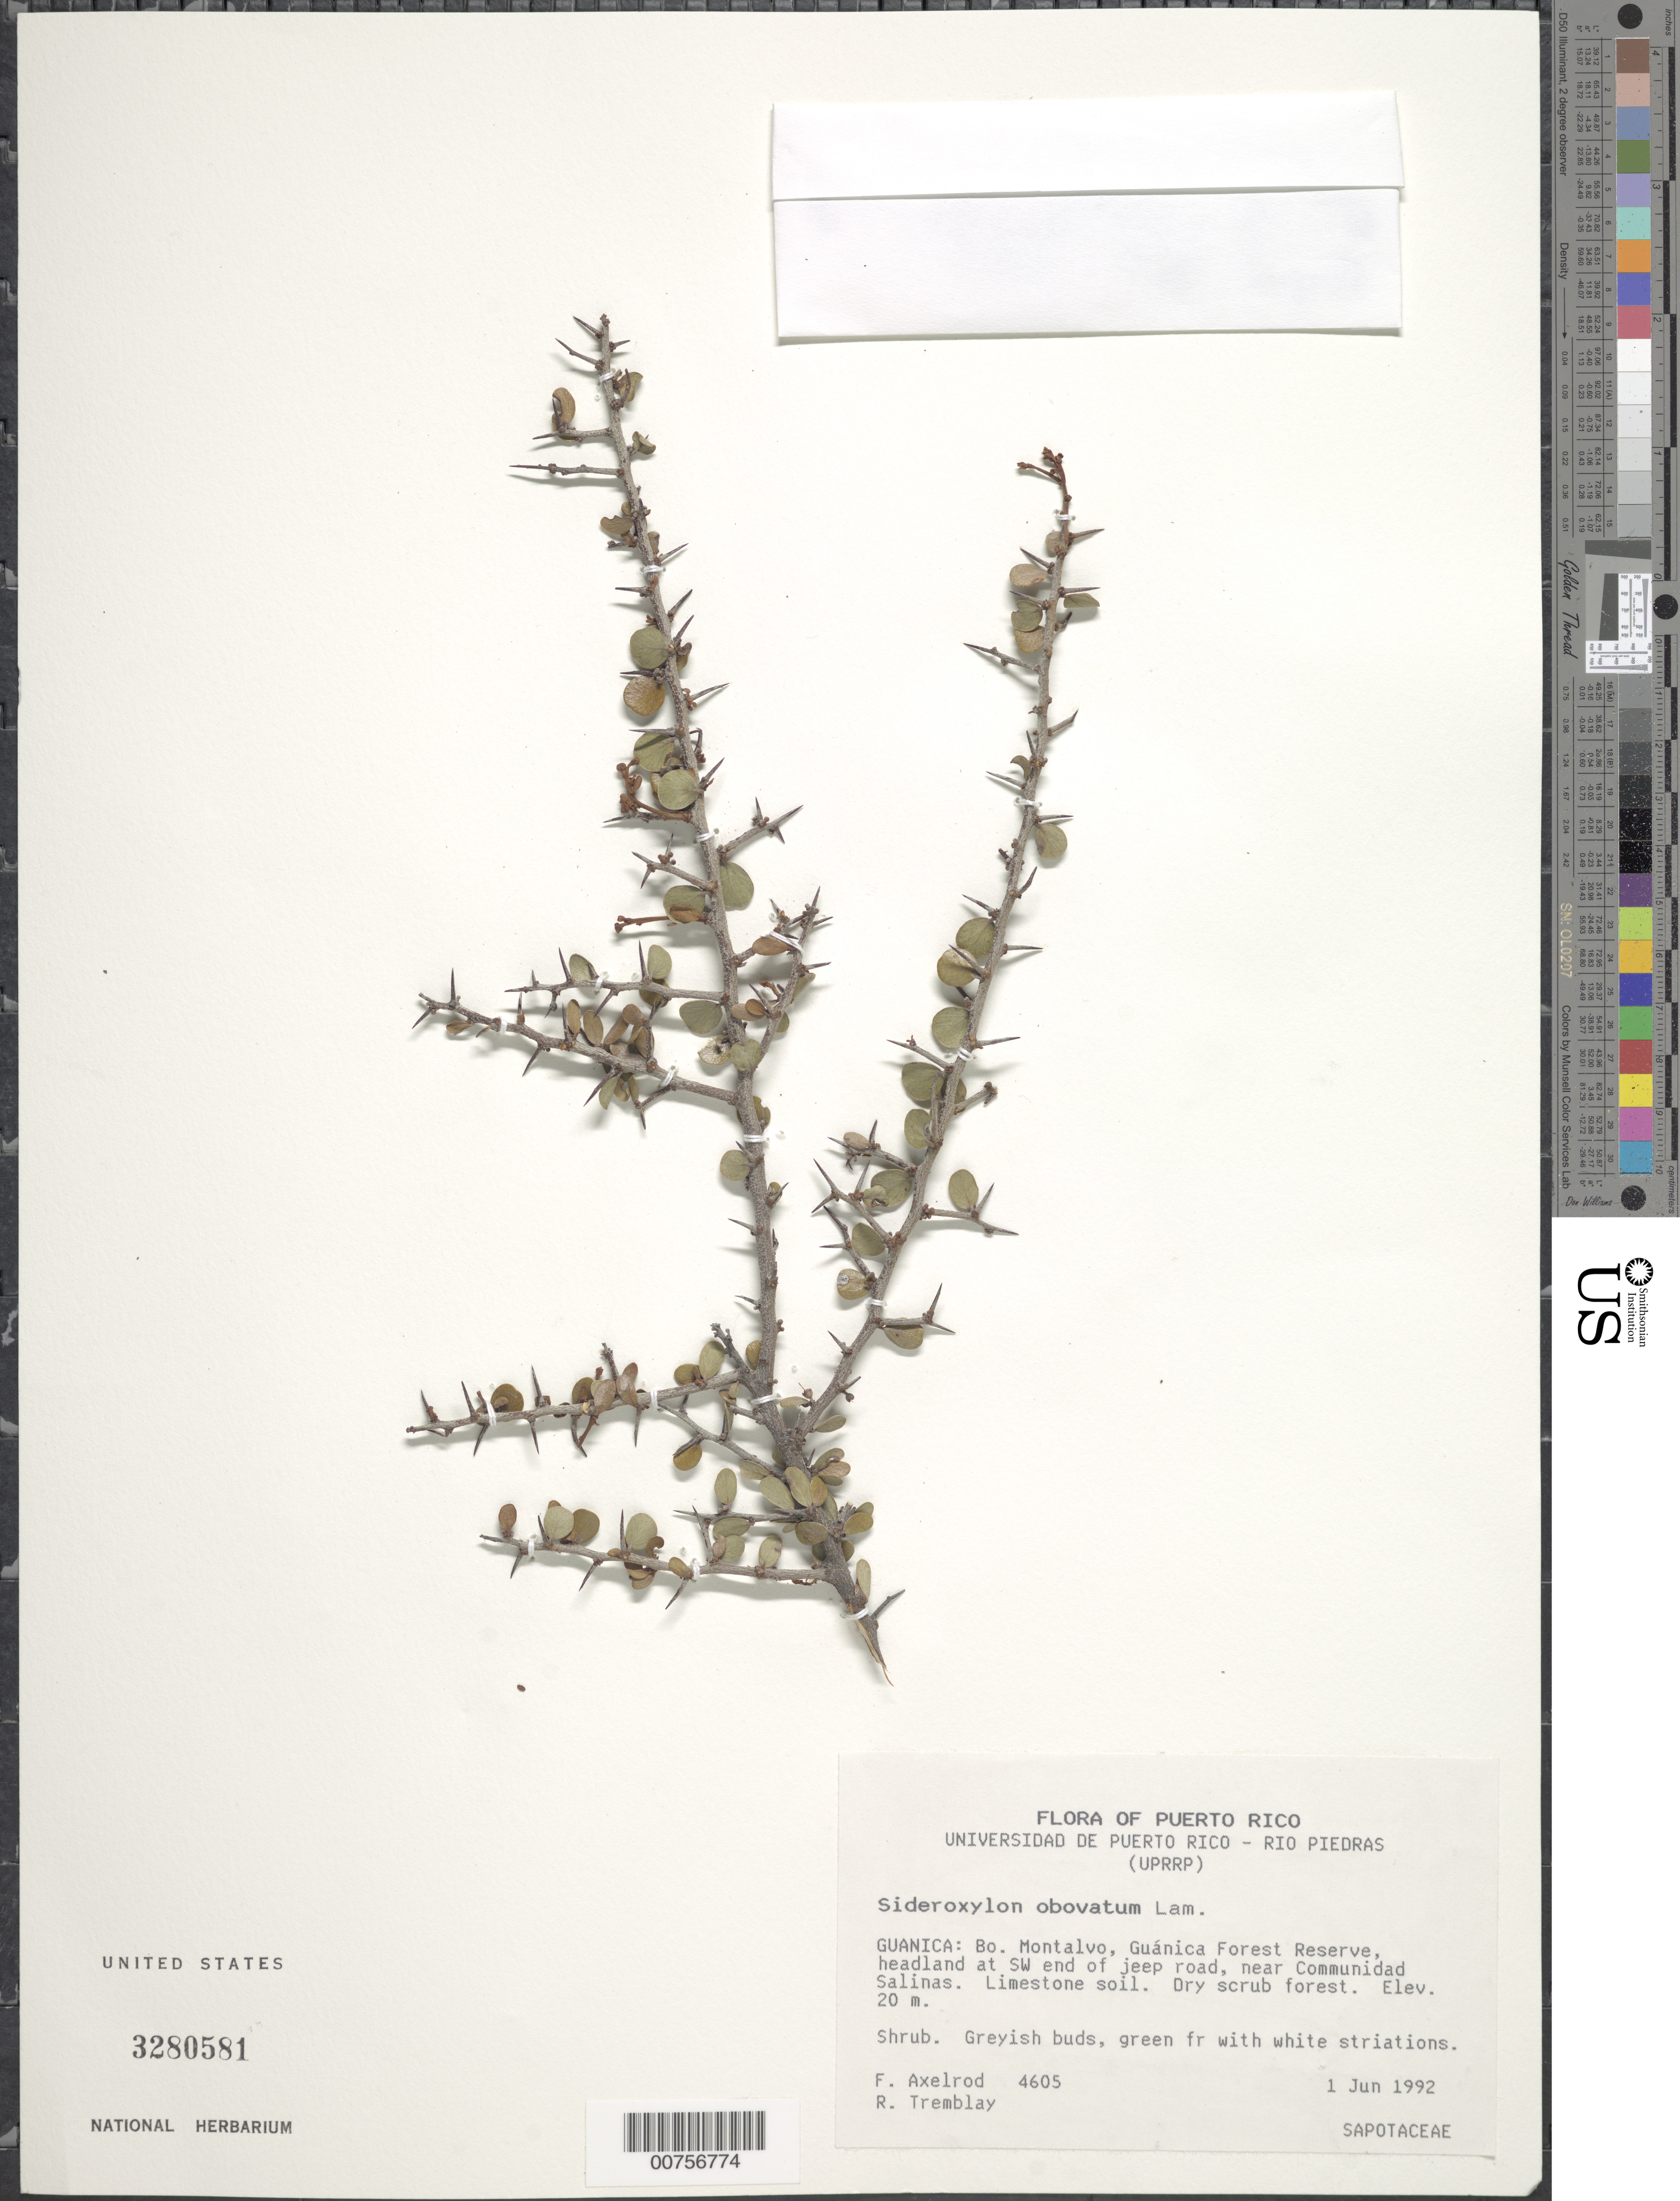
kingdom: Plantae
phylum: Tracheophyta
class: Magnoliopsida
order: Ericales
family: Sapotaceae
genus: Sideroxylon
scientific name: Sideroxylon obovatum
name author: Lam.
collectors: F. S. Axelrod & R. L. Tremblay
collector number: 4605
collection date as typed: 01 Jun 1992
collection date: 1992-06-01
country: Puerto Rico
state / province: Guánica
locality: Guanica: Bo. Montalvo, Guánica Forest Reserve, headland at SW end of jeep road, near Comunidad Salinas.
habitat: Limestone soil; dry scrub forest.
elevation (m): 20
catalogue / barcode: US 3280581